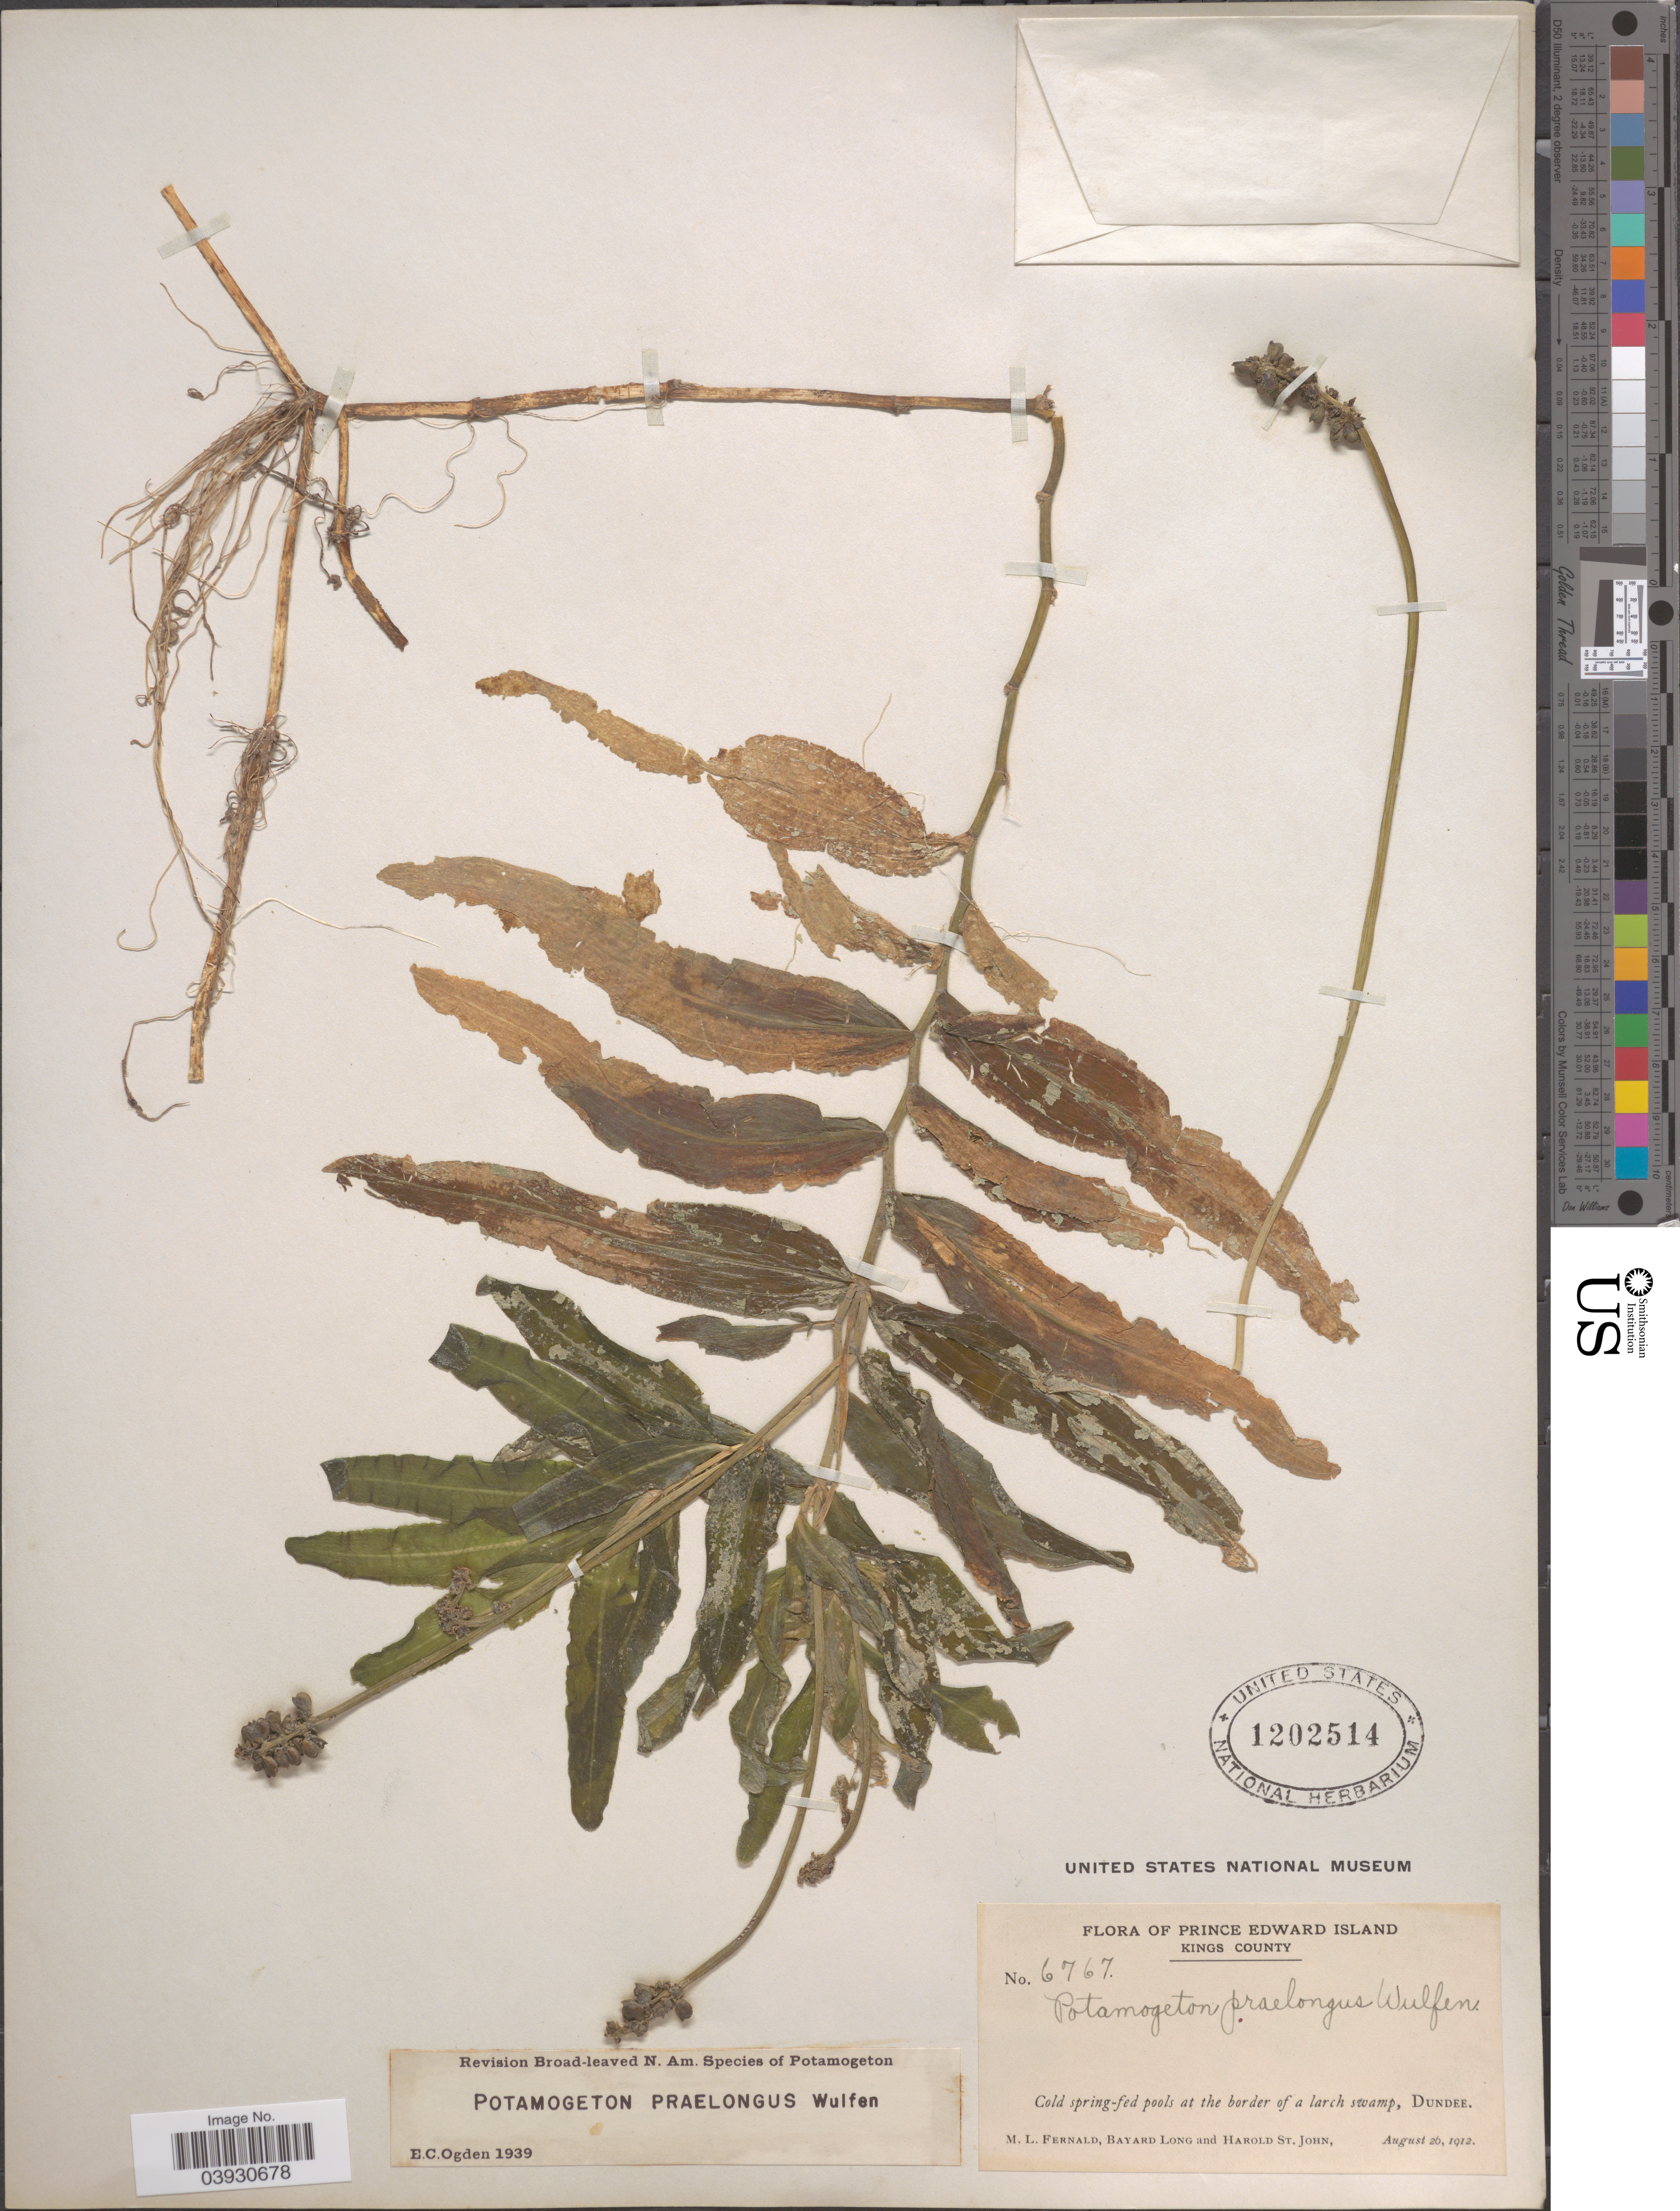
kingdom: Plantae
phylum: Tracheophyta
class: Liliopsida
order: Alismatales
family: Potamogetonaceae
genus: Potamogeton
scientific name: Potamogeton praelongus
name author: Wulfen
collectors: M. L. Fernald, B. Long & H. St. John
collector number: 6767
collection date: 1912-08-26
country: Canada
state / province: Prince Edward Island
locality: Kings County. Cold spring-fed pools at the border of a larch swamp, Dundee.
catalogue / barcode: US 1202514